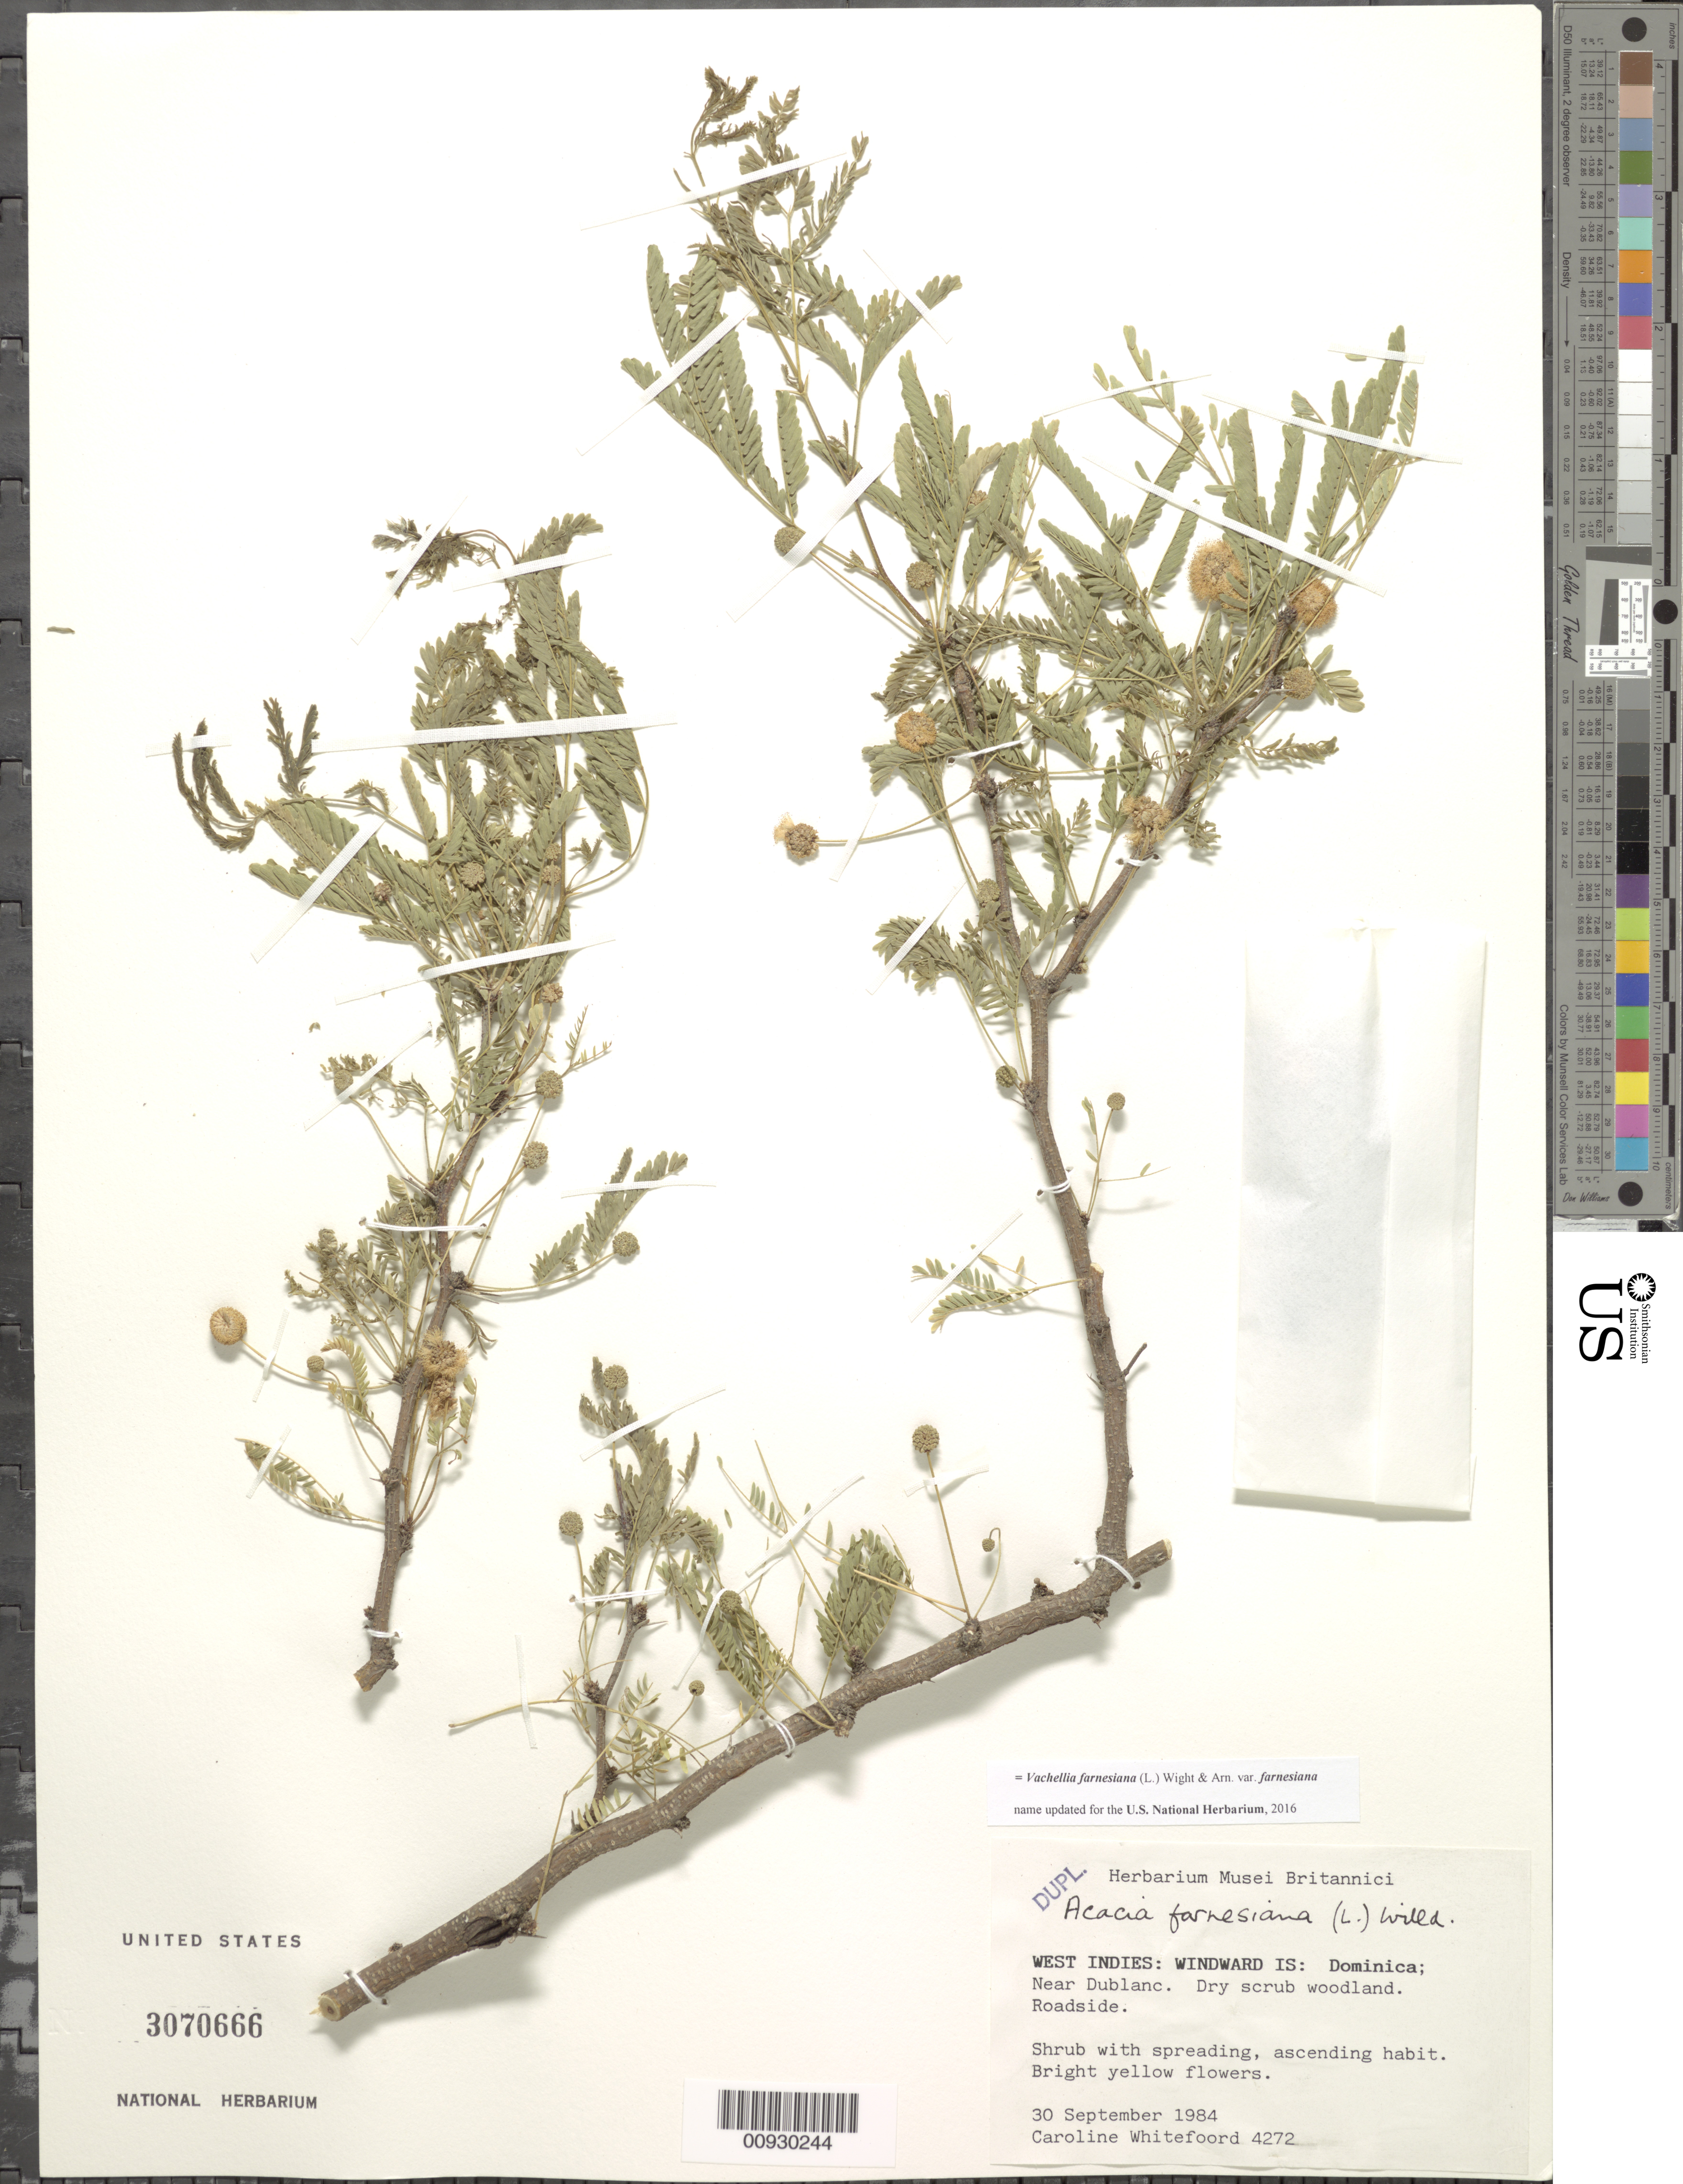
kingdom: Plantae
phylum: Tracheophyta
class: Magnoliopsida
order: Fabales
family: Fabaceae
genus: Vachellia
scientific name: Vachellia farnesiana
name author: (L.) Wight & Arn.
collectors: C. Whitefoord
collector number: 4272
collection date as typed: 30 Sep 1984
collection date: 1984-09-30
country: Dominica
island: Dominica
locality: Near Dublanc. Roadside.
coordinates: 0 N, 0 E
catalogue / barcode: US 3070666